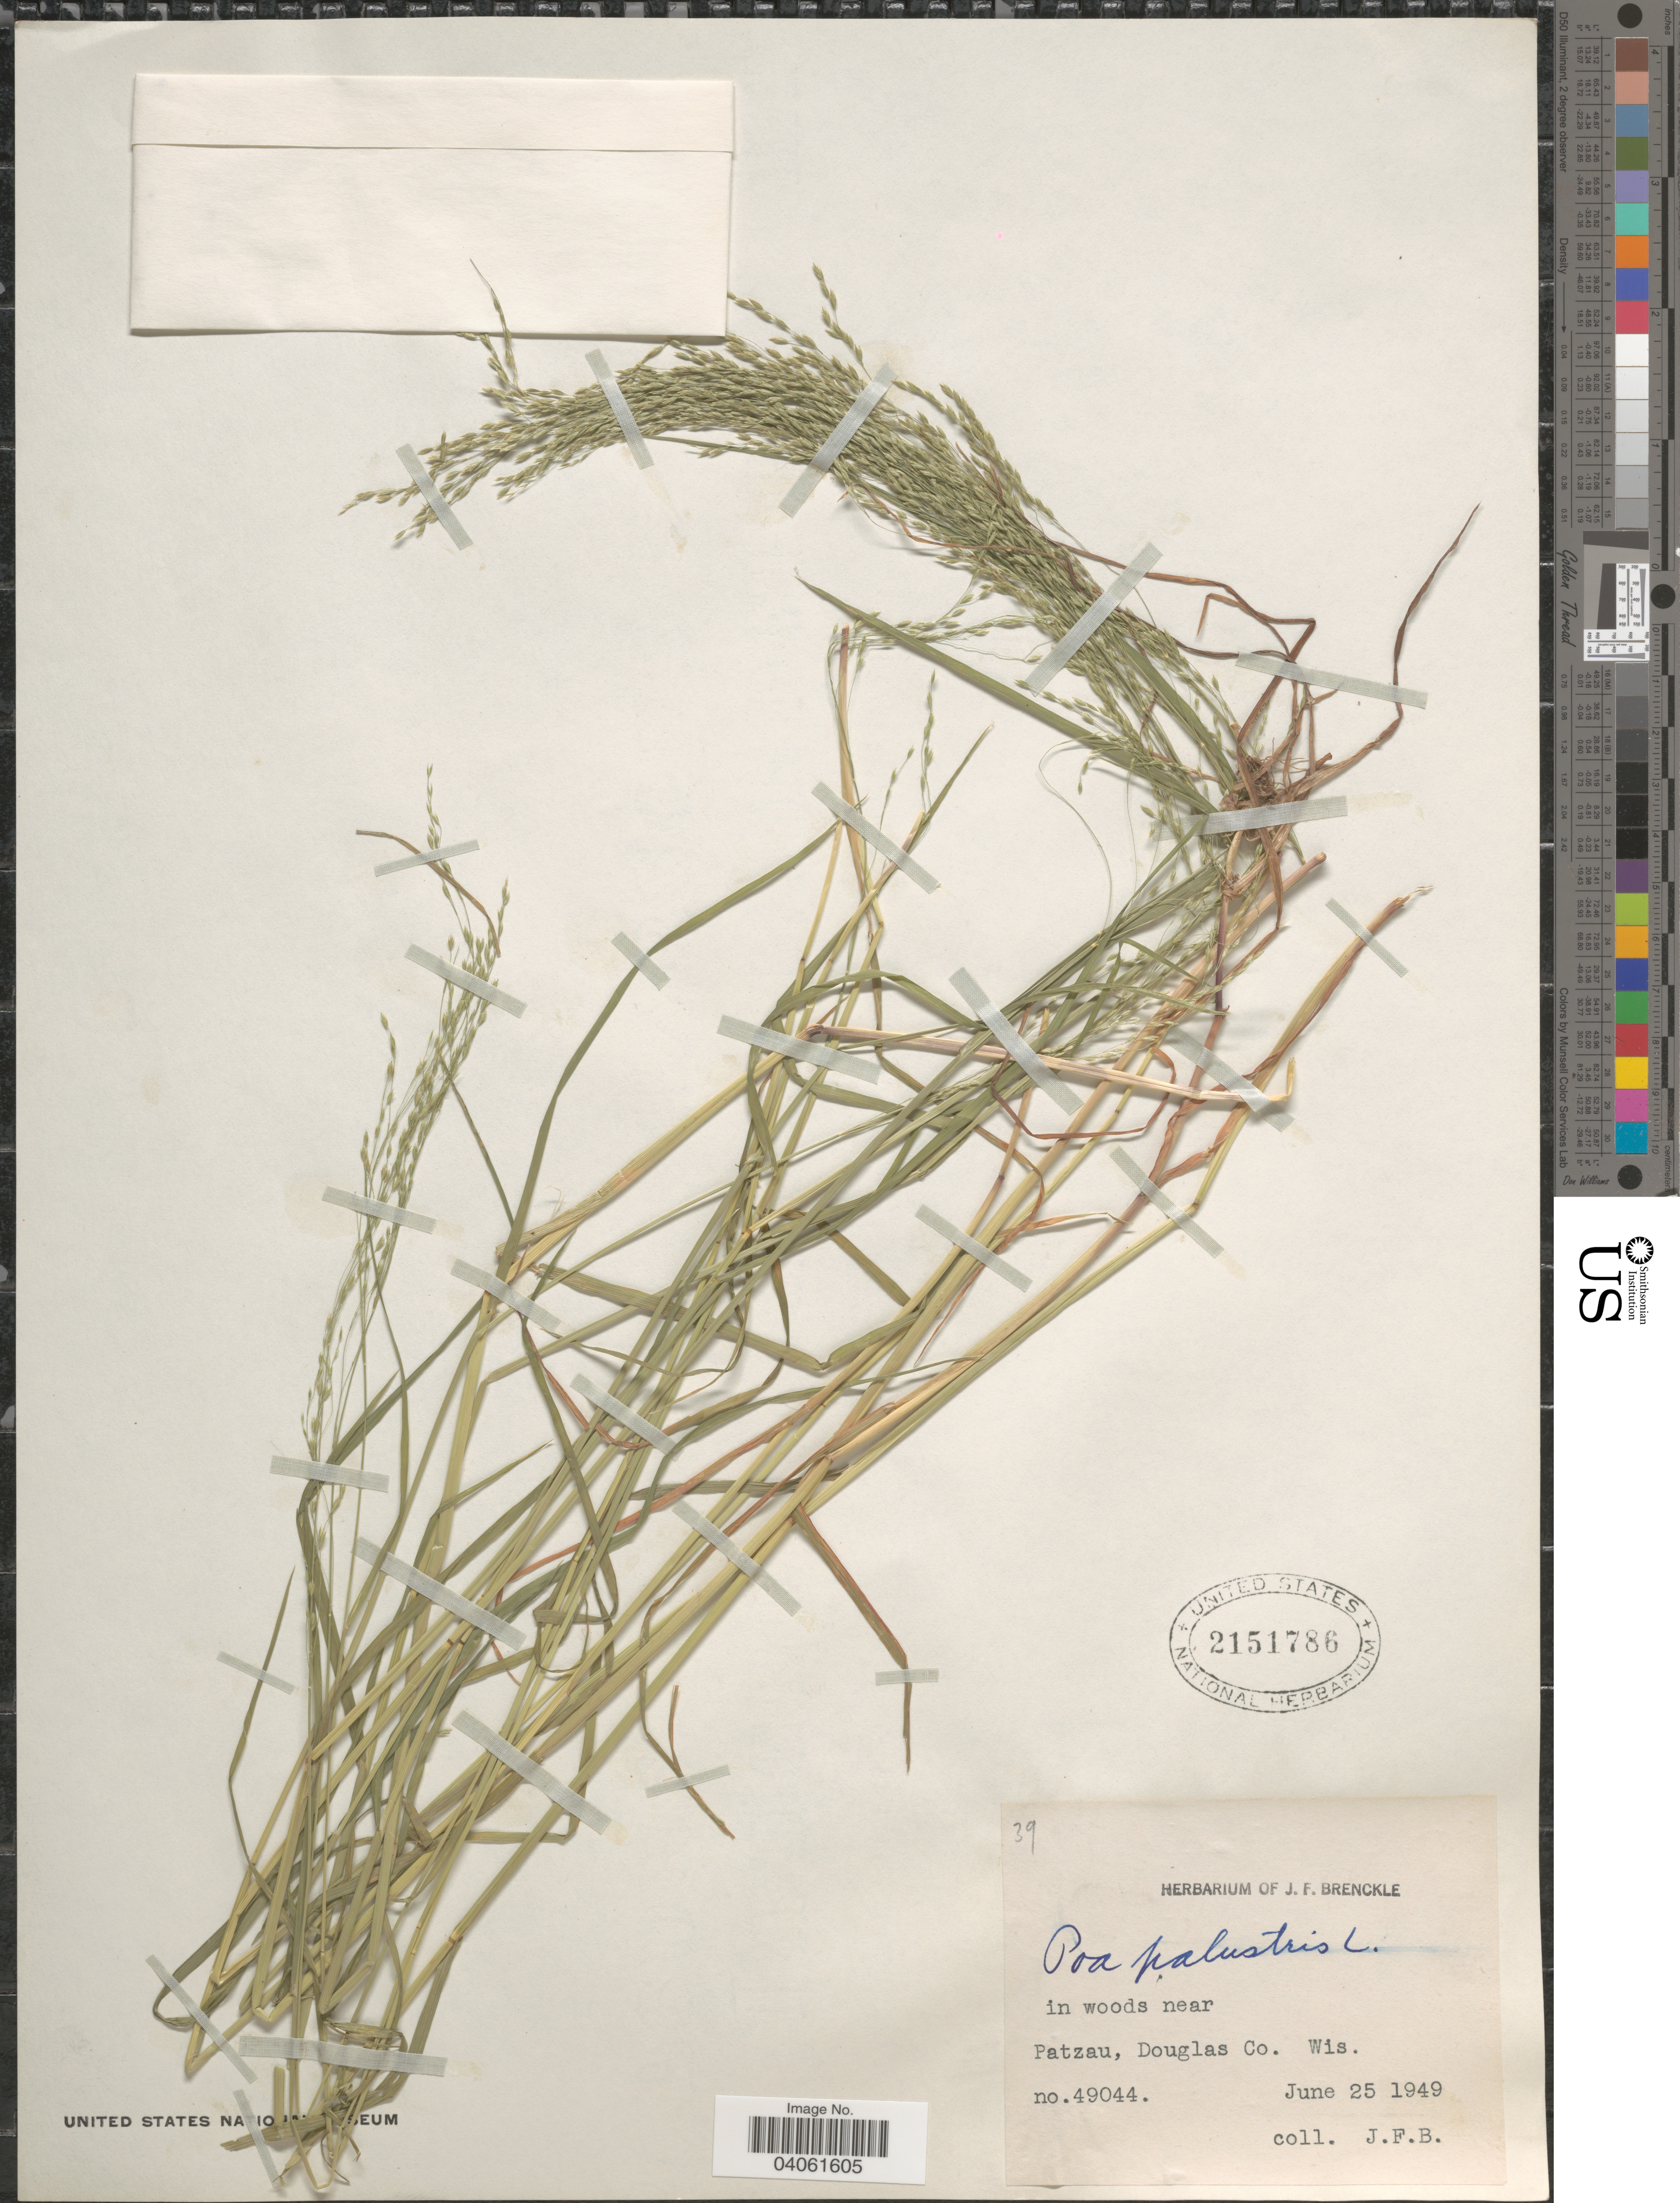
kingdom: Plantae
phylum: Tracheophyta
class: Liliopsida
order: Poales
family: Poaceae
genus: Poa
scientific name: Poa palustris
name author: L.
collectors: J. Brenckle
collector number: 49044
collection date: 1949-06-25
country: United States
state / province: Wisconsin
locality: In woods near Patzau, Douglas Co.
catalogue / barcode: US 2151786